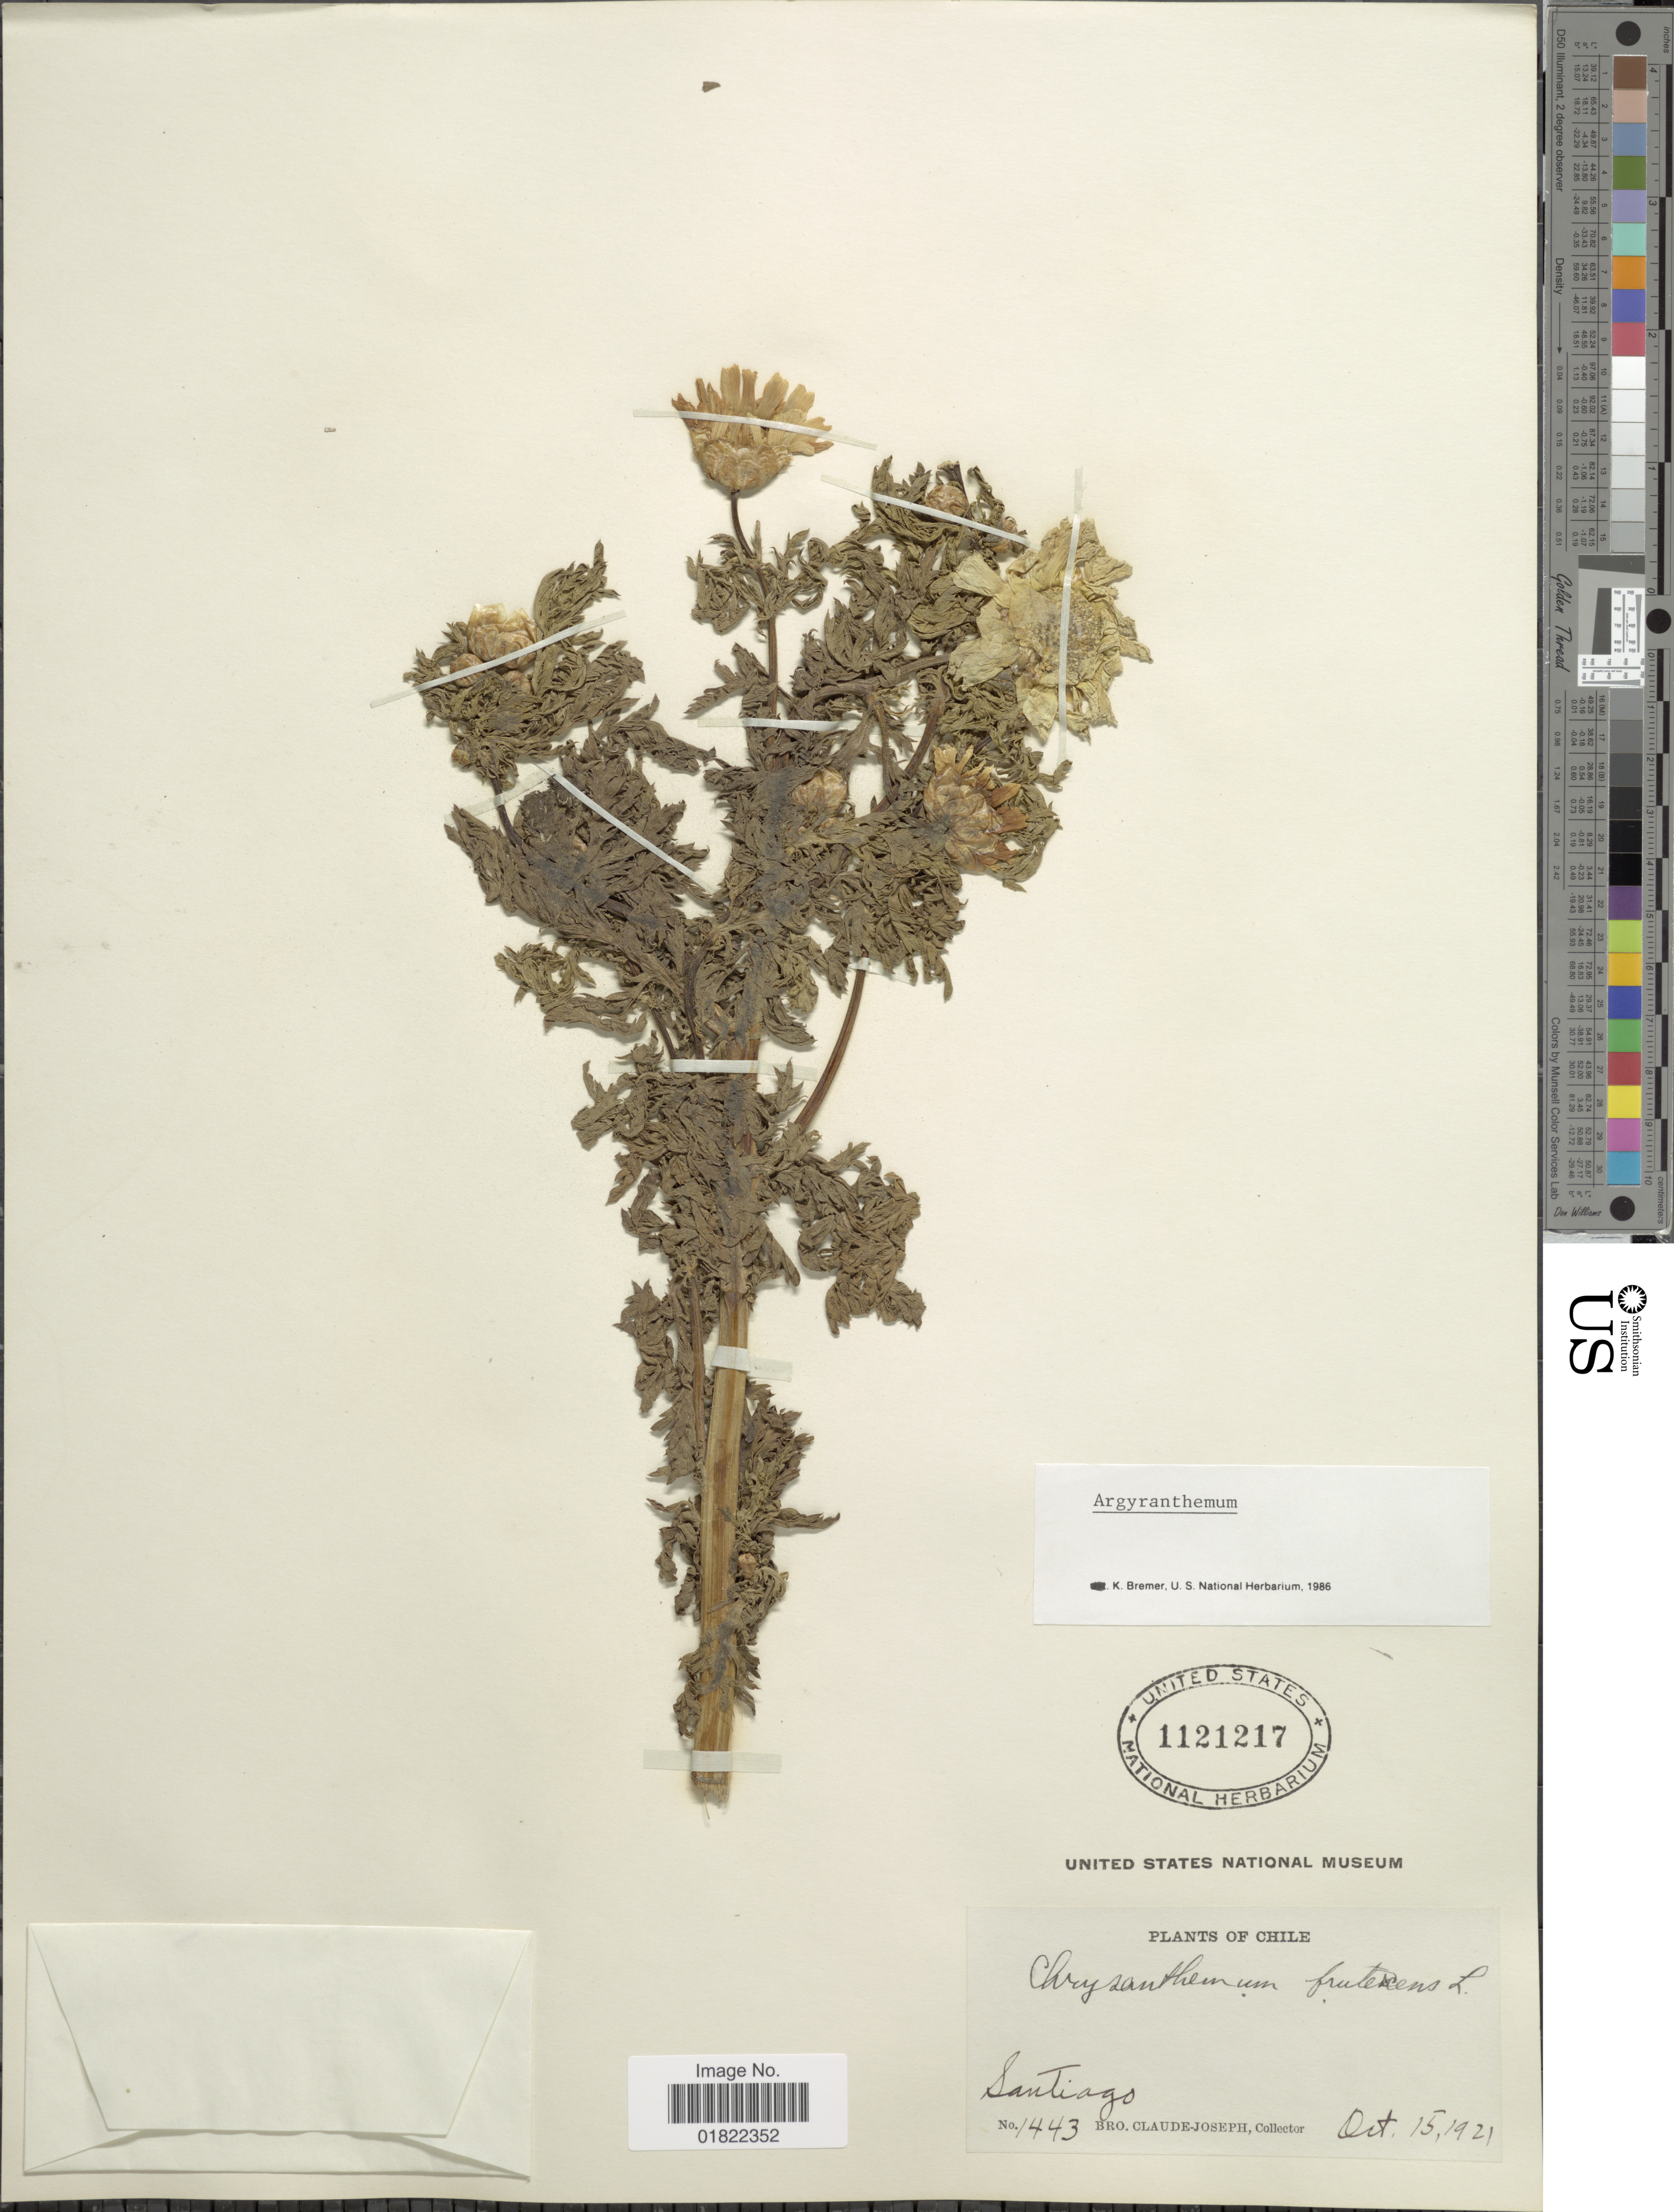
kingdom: Plantae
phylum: Tracheophyta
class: Magnoliopsida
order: Asterales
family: Asteraceae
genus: Argyranthemum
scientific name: Argyranthemum frutescens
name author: L.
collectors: Bro. Claude-Joseph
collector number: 1443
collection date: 1921-10-15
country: Chile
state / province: Región Metropolitana (RM)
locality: Santiago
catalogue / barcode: US 1121217